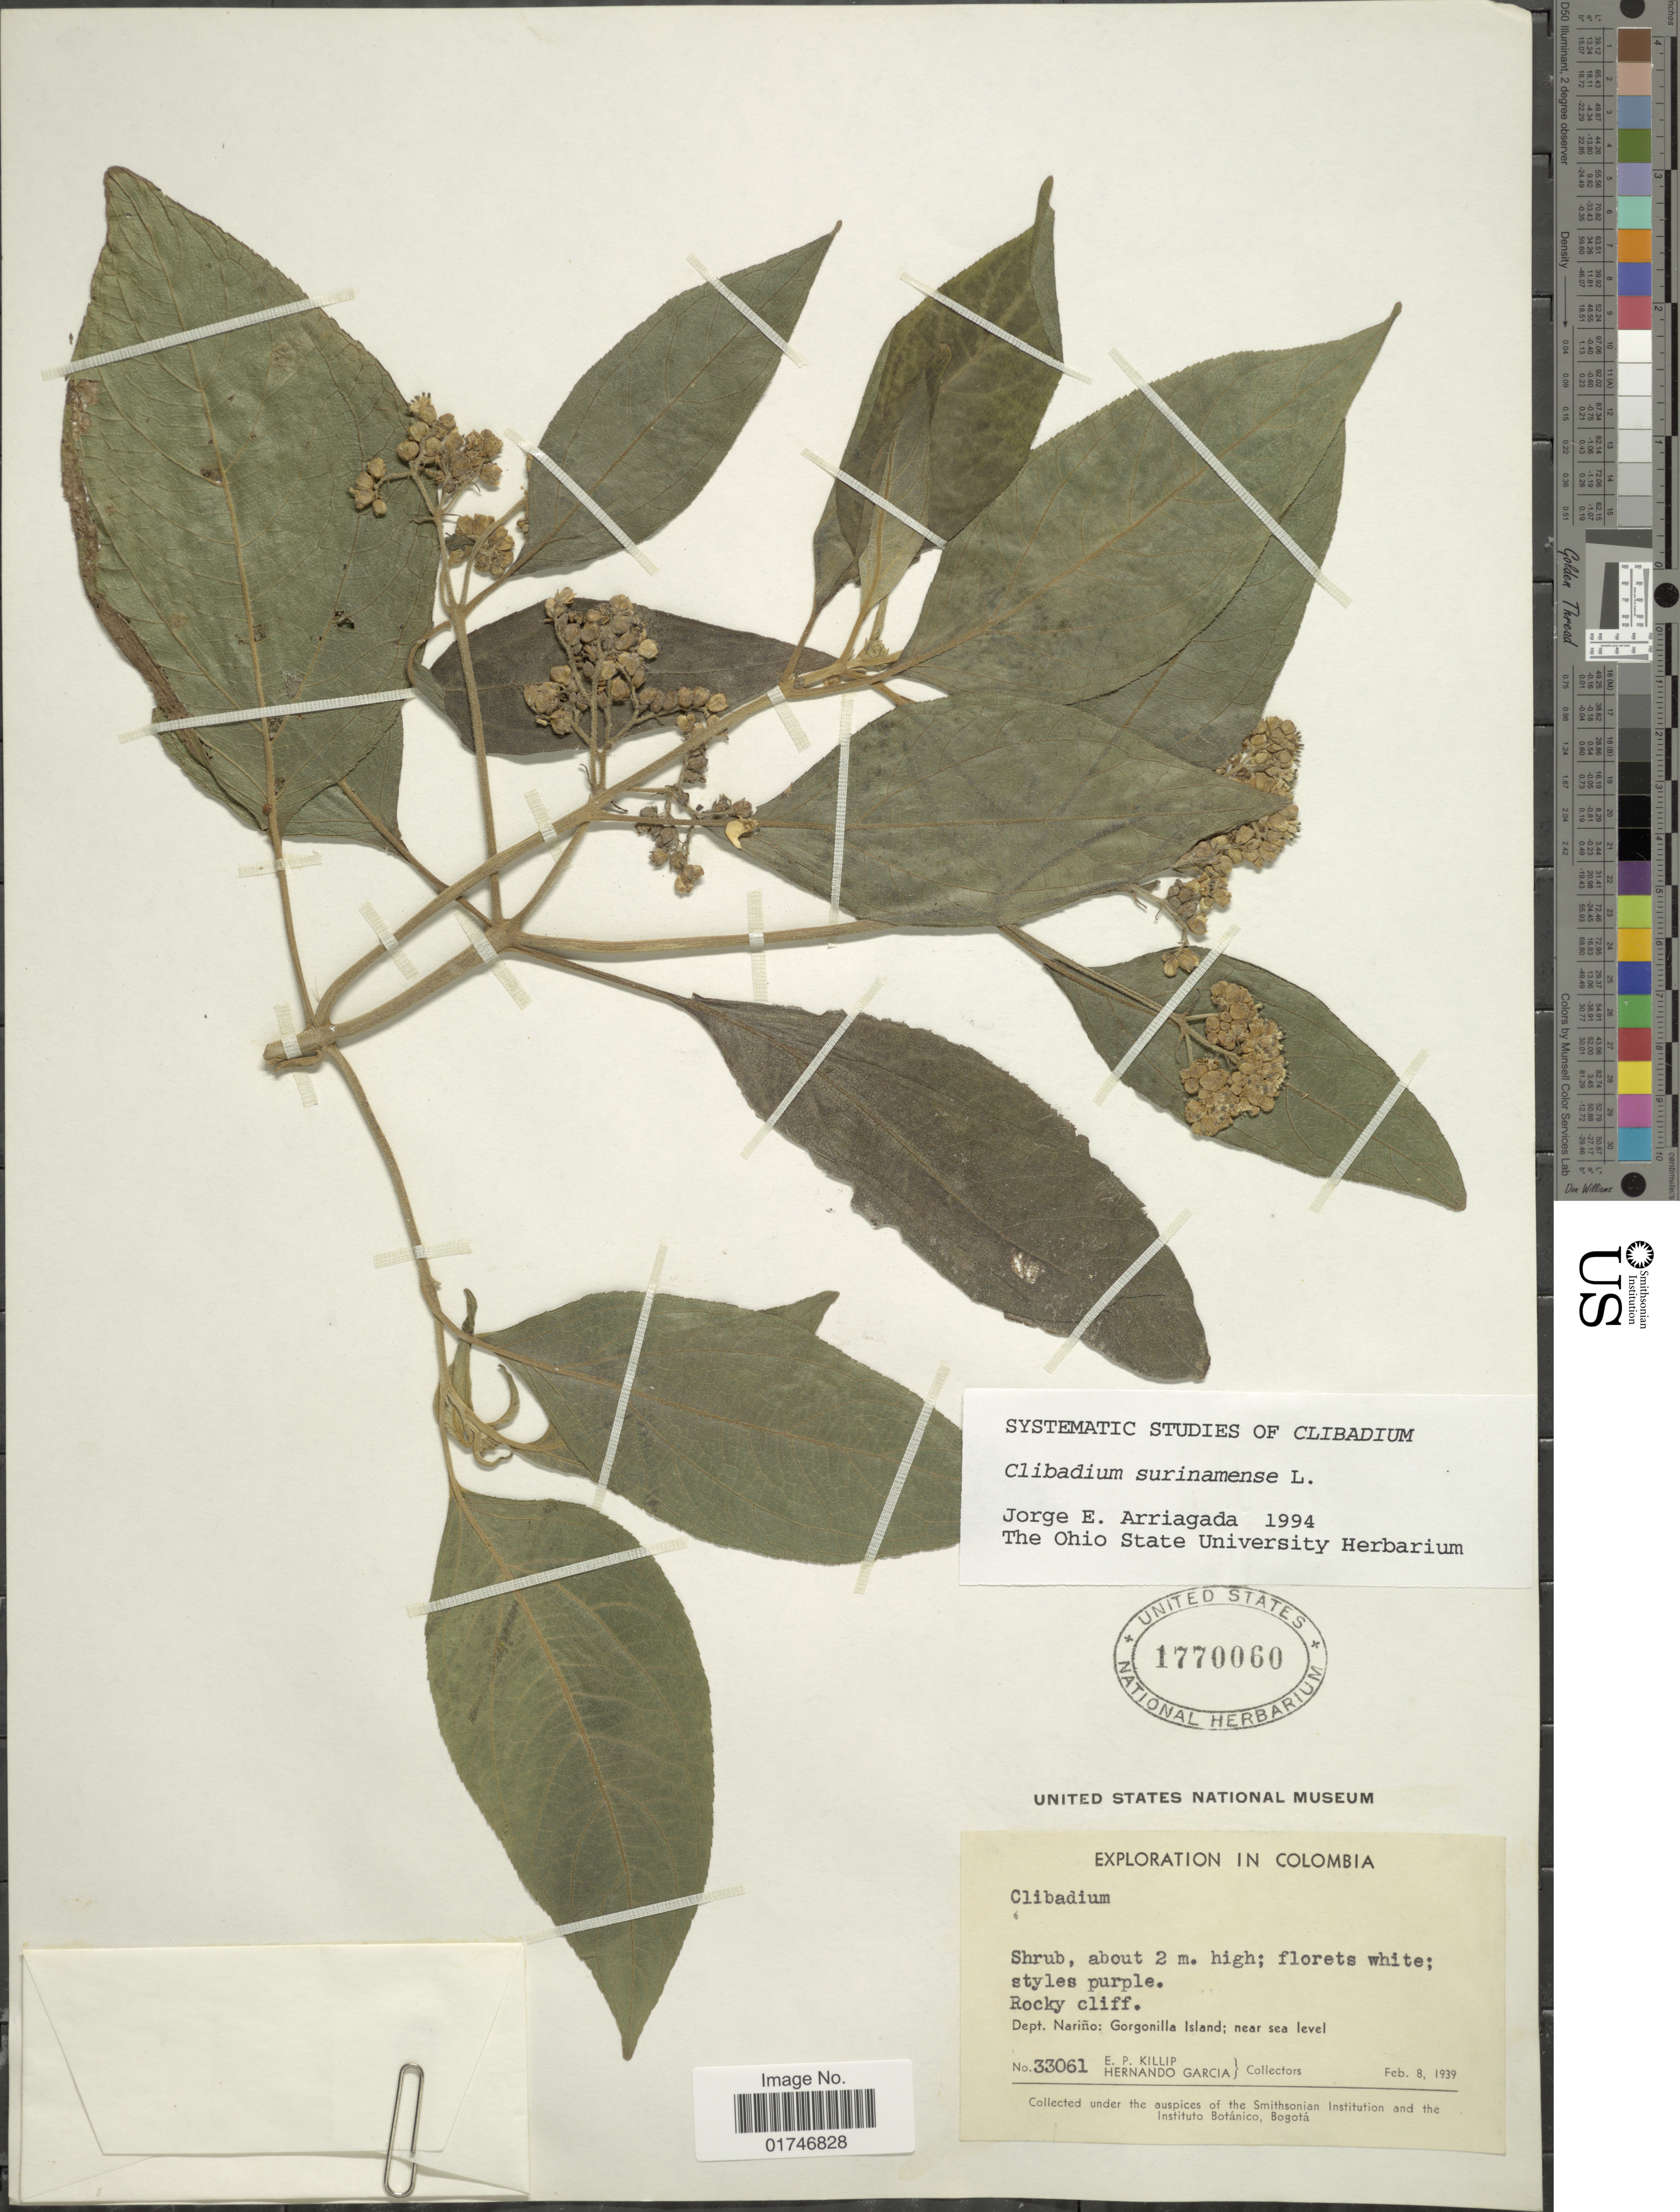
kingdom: Plantae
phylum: Tracheophyta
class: Magnoliopsida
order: Asterales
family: Asteraceae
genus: Clibadium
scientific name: Clibadium surinamense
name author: L.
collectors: E. P. Killip & H. Garcia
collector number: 33061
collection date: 1939-02-08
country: Colombia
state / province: Nariño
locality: Dept. Nariño: Gorgonilla Island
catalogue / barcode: US 1770060